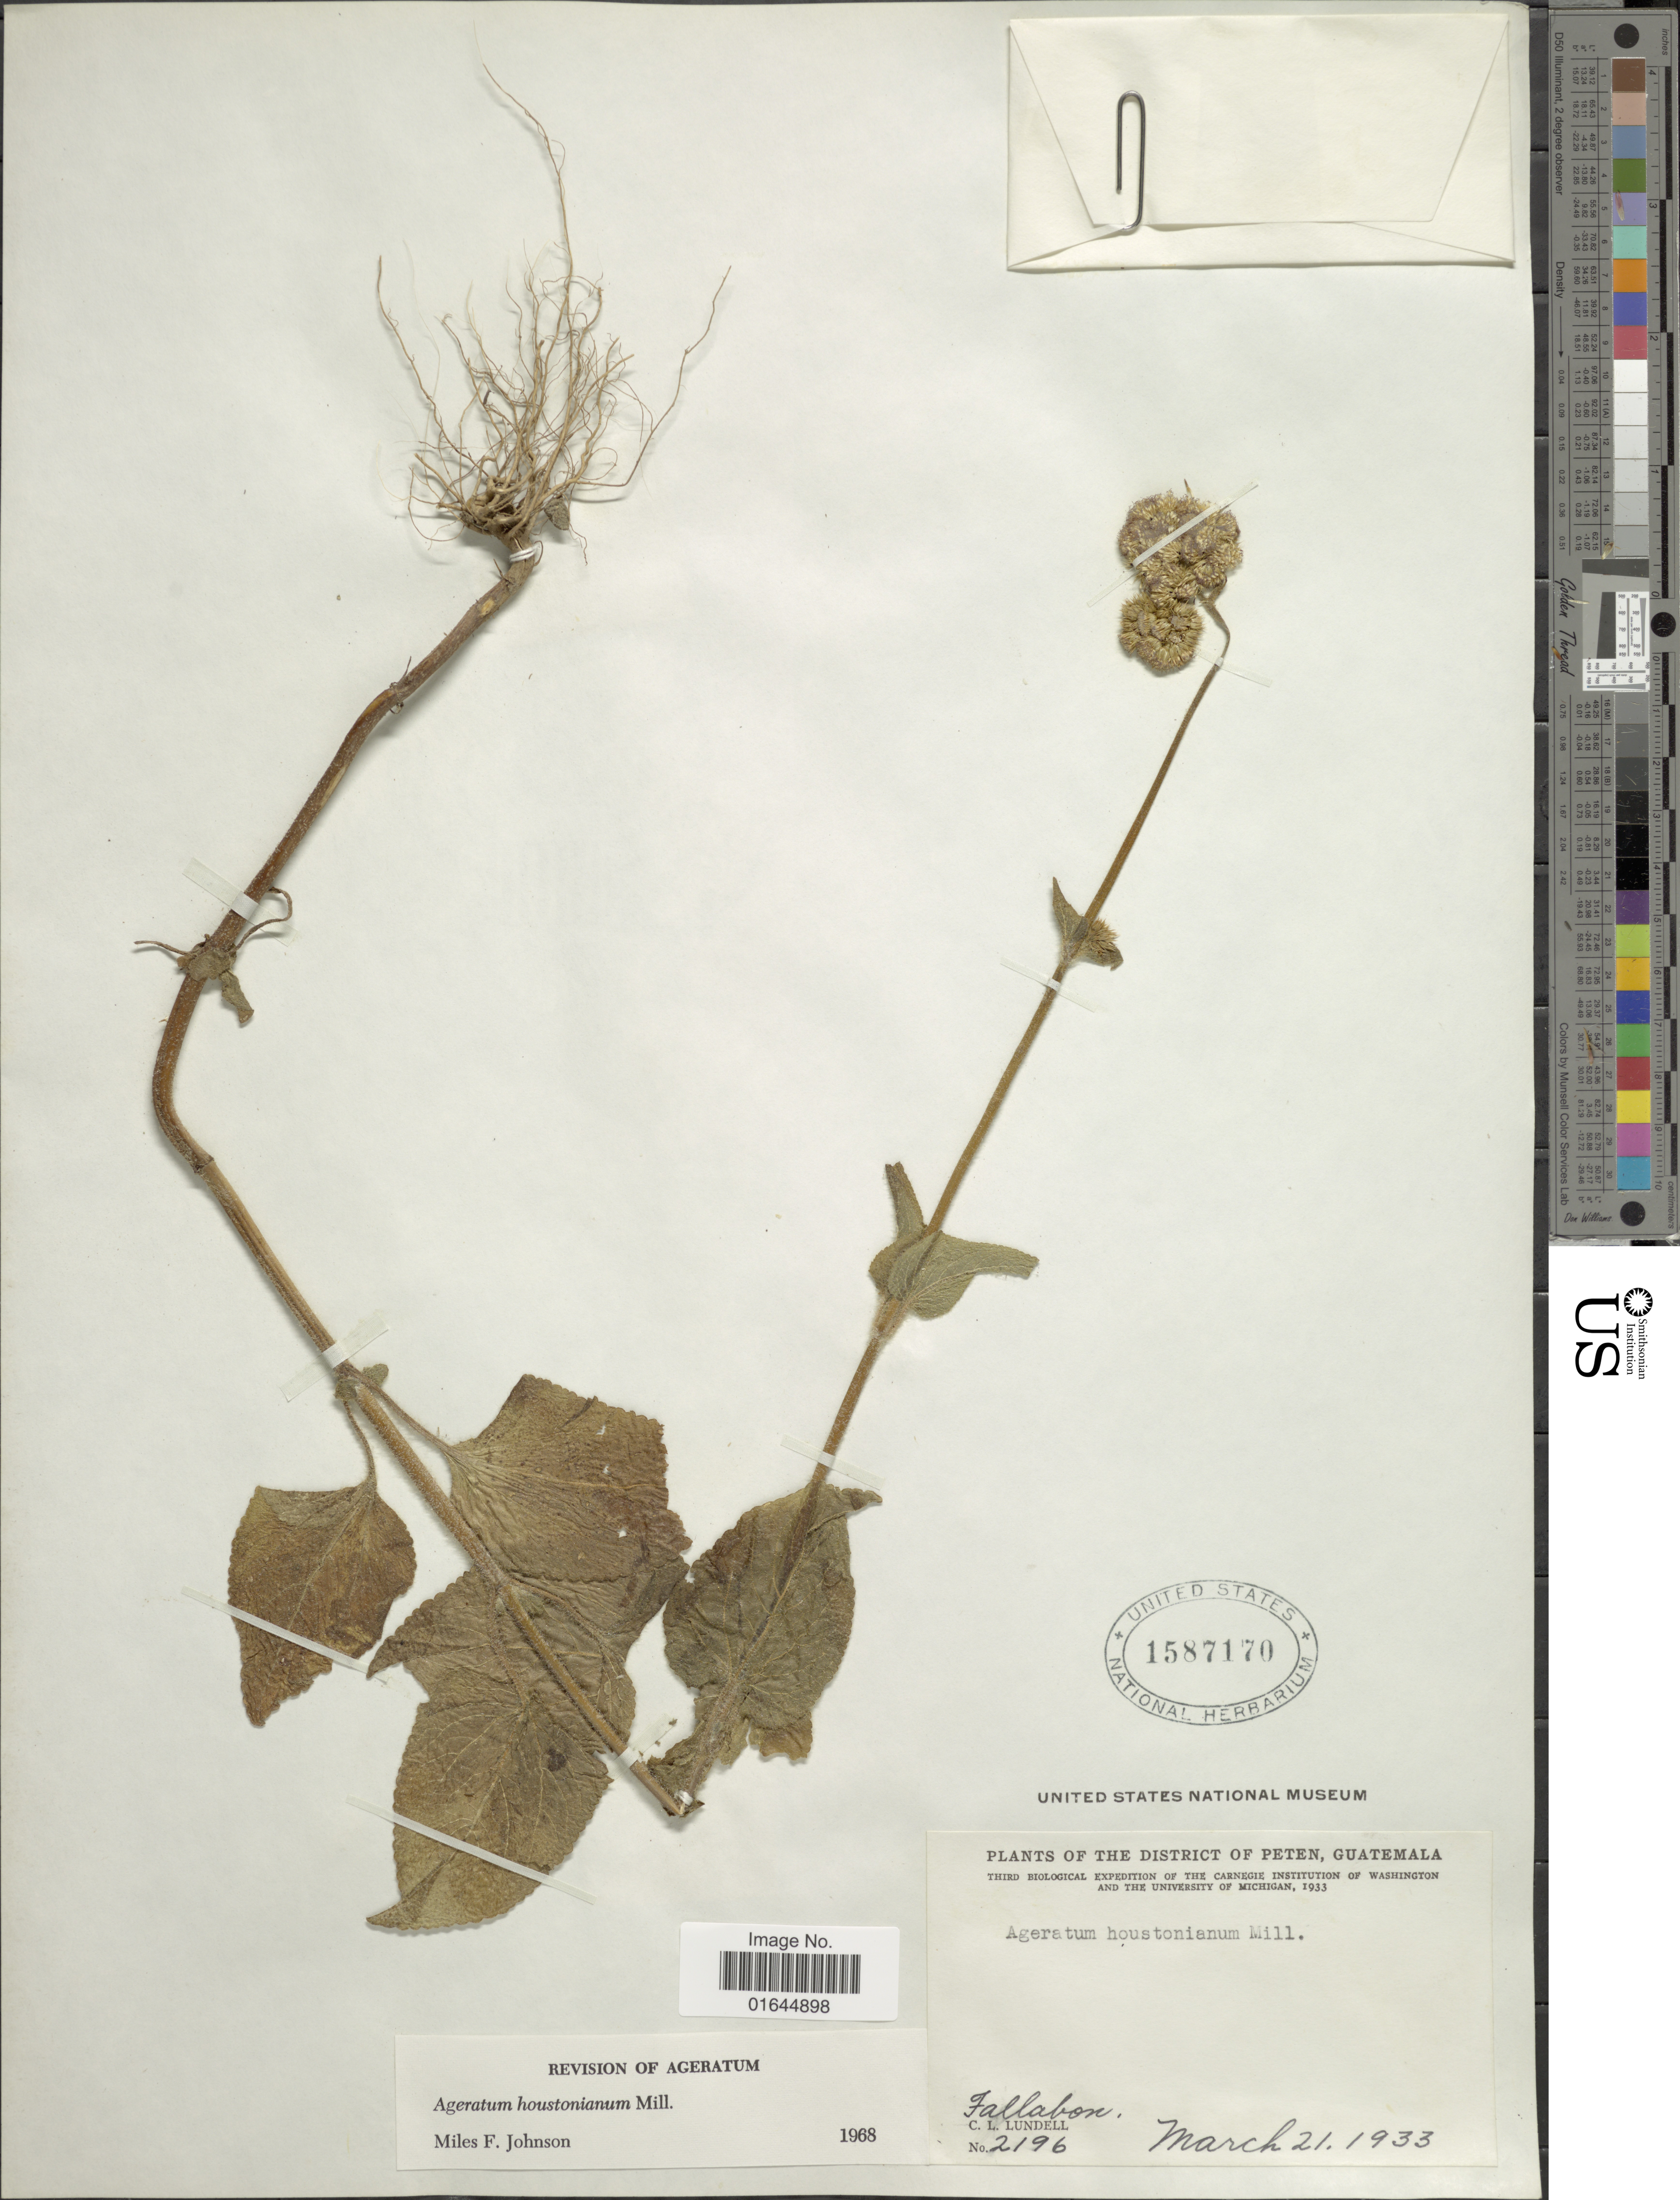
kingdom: Plantae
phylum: Tracheophyta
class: Magnoliopsida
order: Asterales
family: Asteraceae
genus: Ageratum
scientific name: Ageratum houstonianum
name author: Mill.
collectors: C. L. Lundell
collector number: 2196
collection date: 1933-03-21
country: Guatemala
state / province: El Petén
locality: The District of Peten, Fallabon.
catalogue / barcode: US 1587170